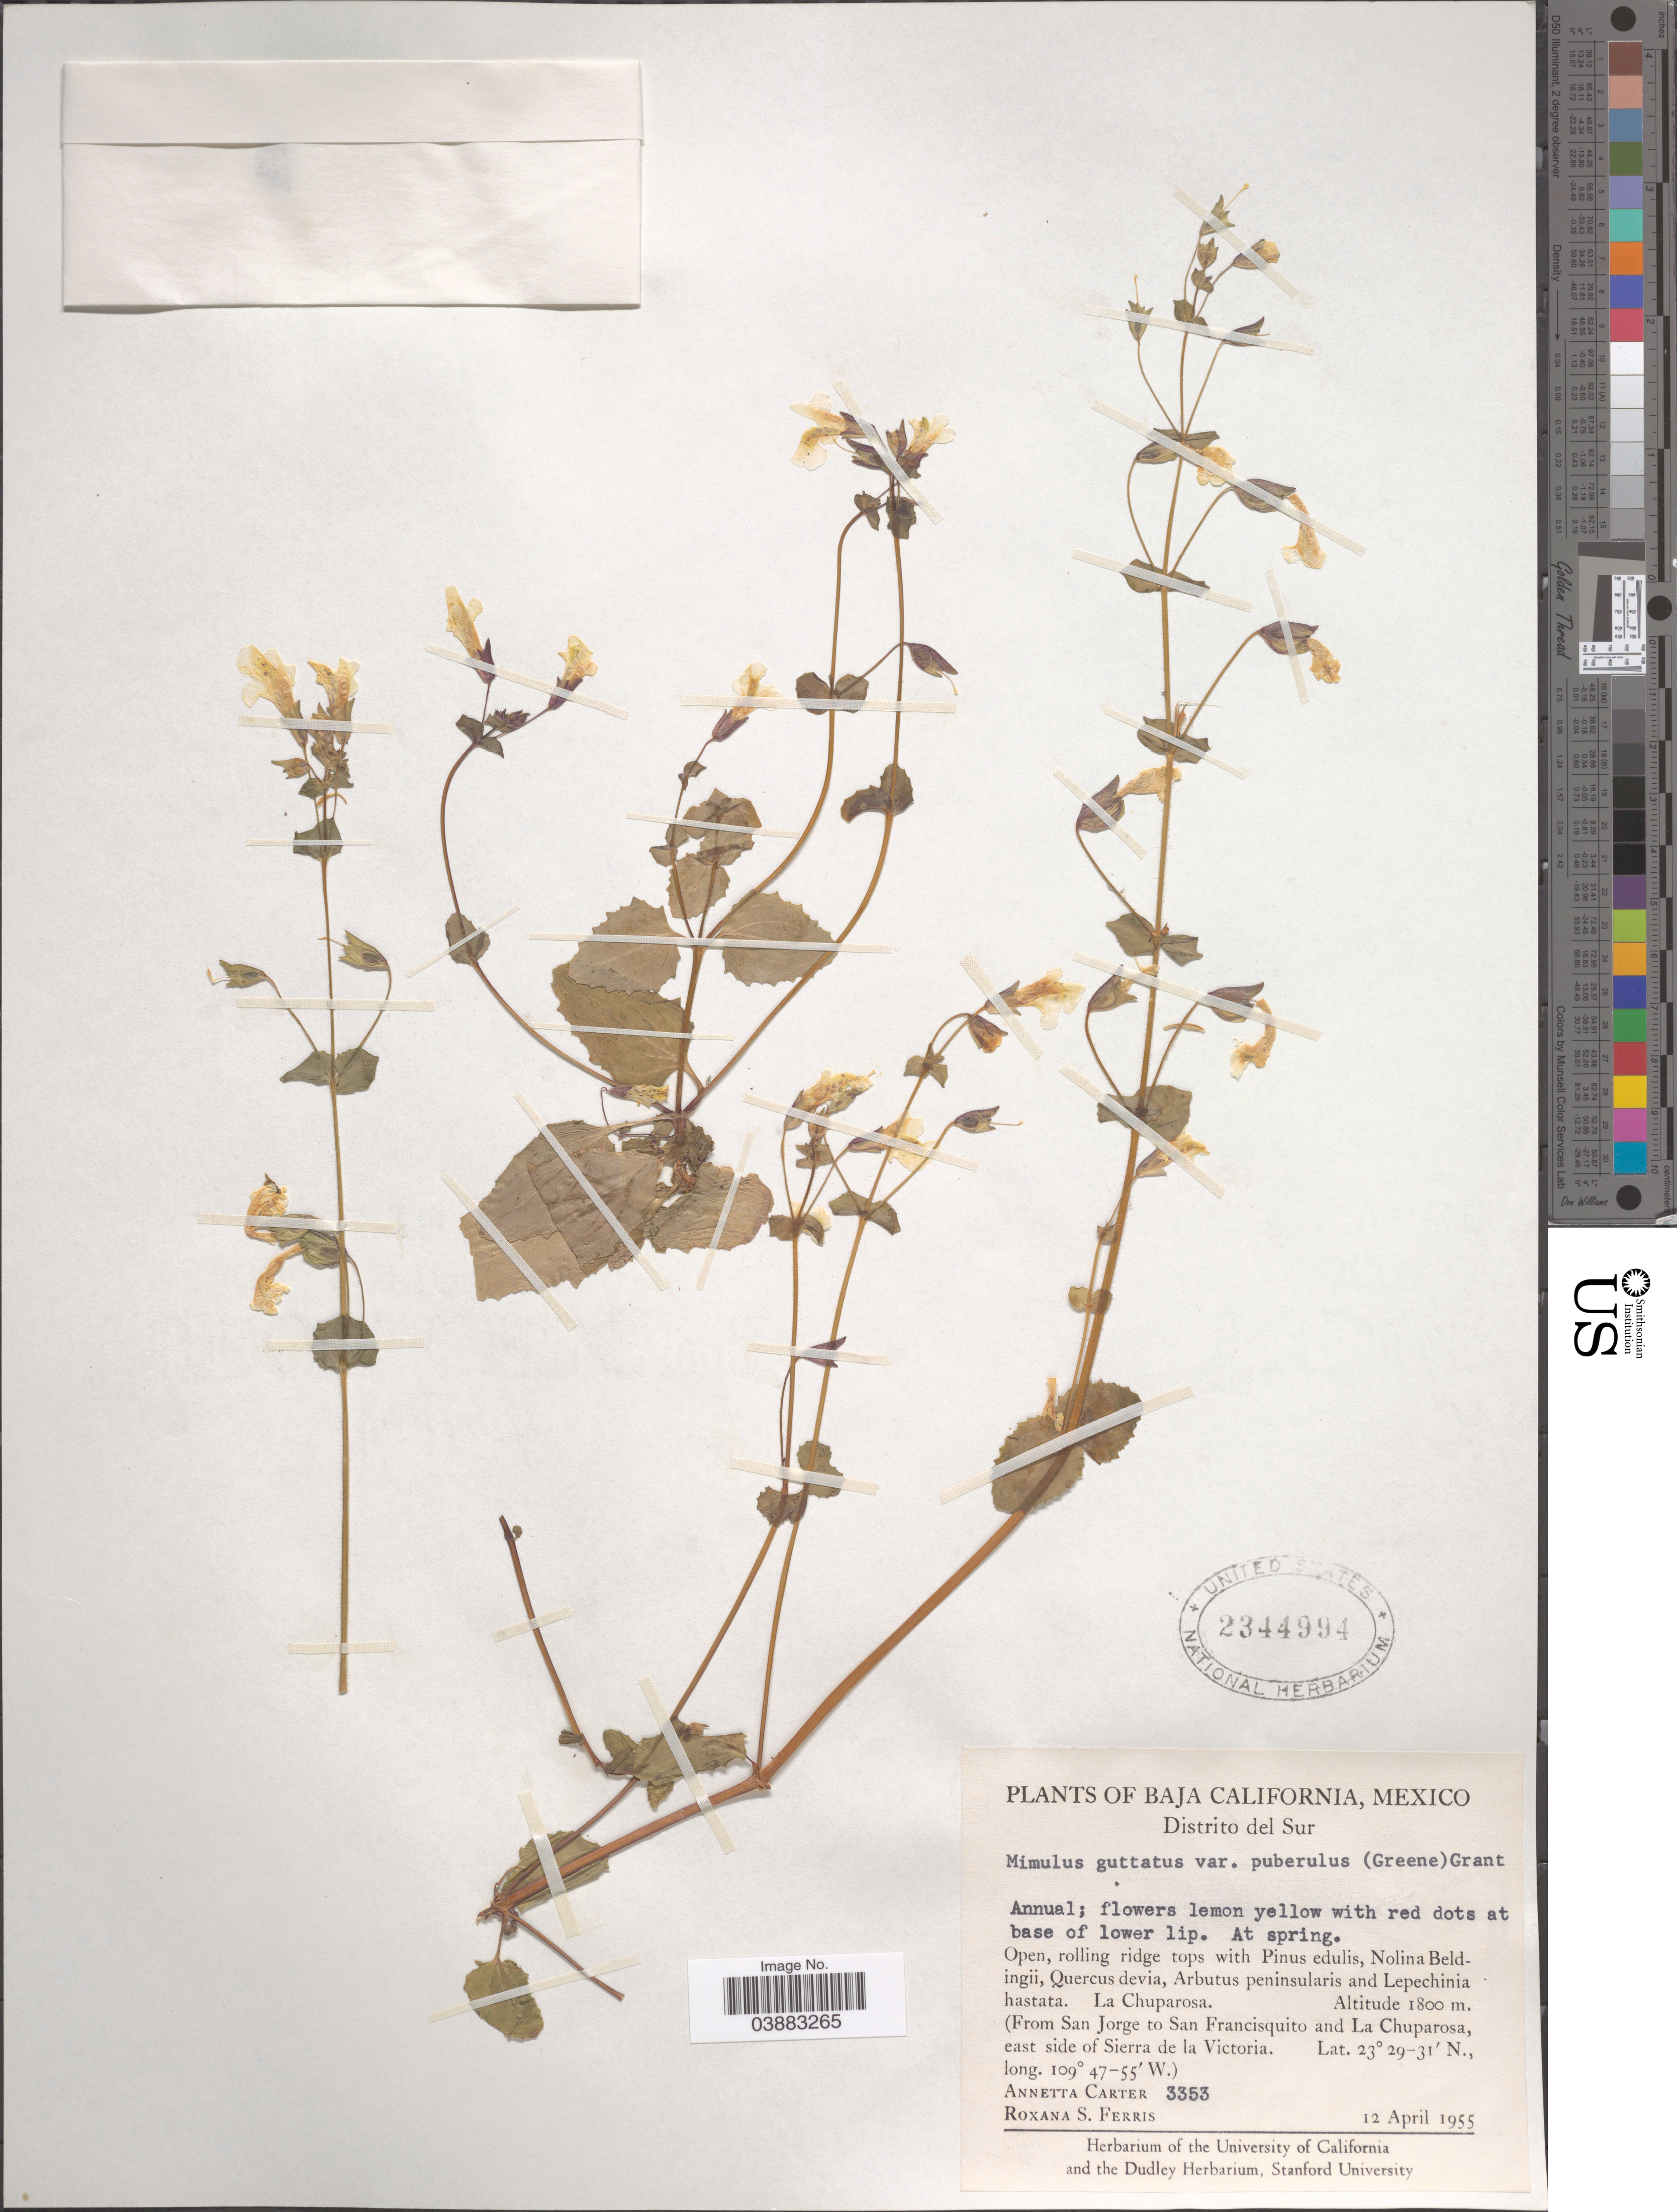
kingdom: Plantae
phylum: Tracheophyta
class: Magnoliopsida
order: Lamiales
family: Phrymaceae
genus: Mimulus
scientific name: Mimulus guttatus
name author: DC.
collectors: A. Carter & R. S. Ferris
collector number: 3353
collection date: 1955-04-12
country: Mexico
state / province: Baja California Sur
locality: Baja California, Distrito del Sur. La Chuparosa. (From San Jorge to San Francisquito and La Chuparosa, east side of Sierra de la Victoria.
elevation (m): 1800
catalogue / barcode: US 2344994